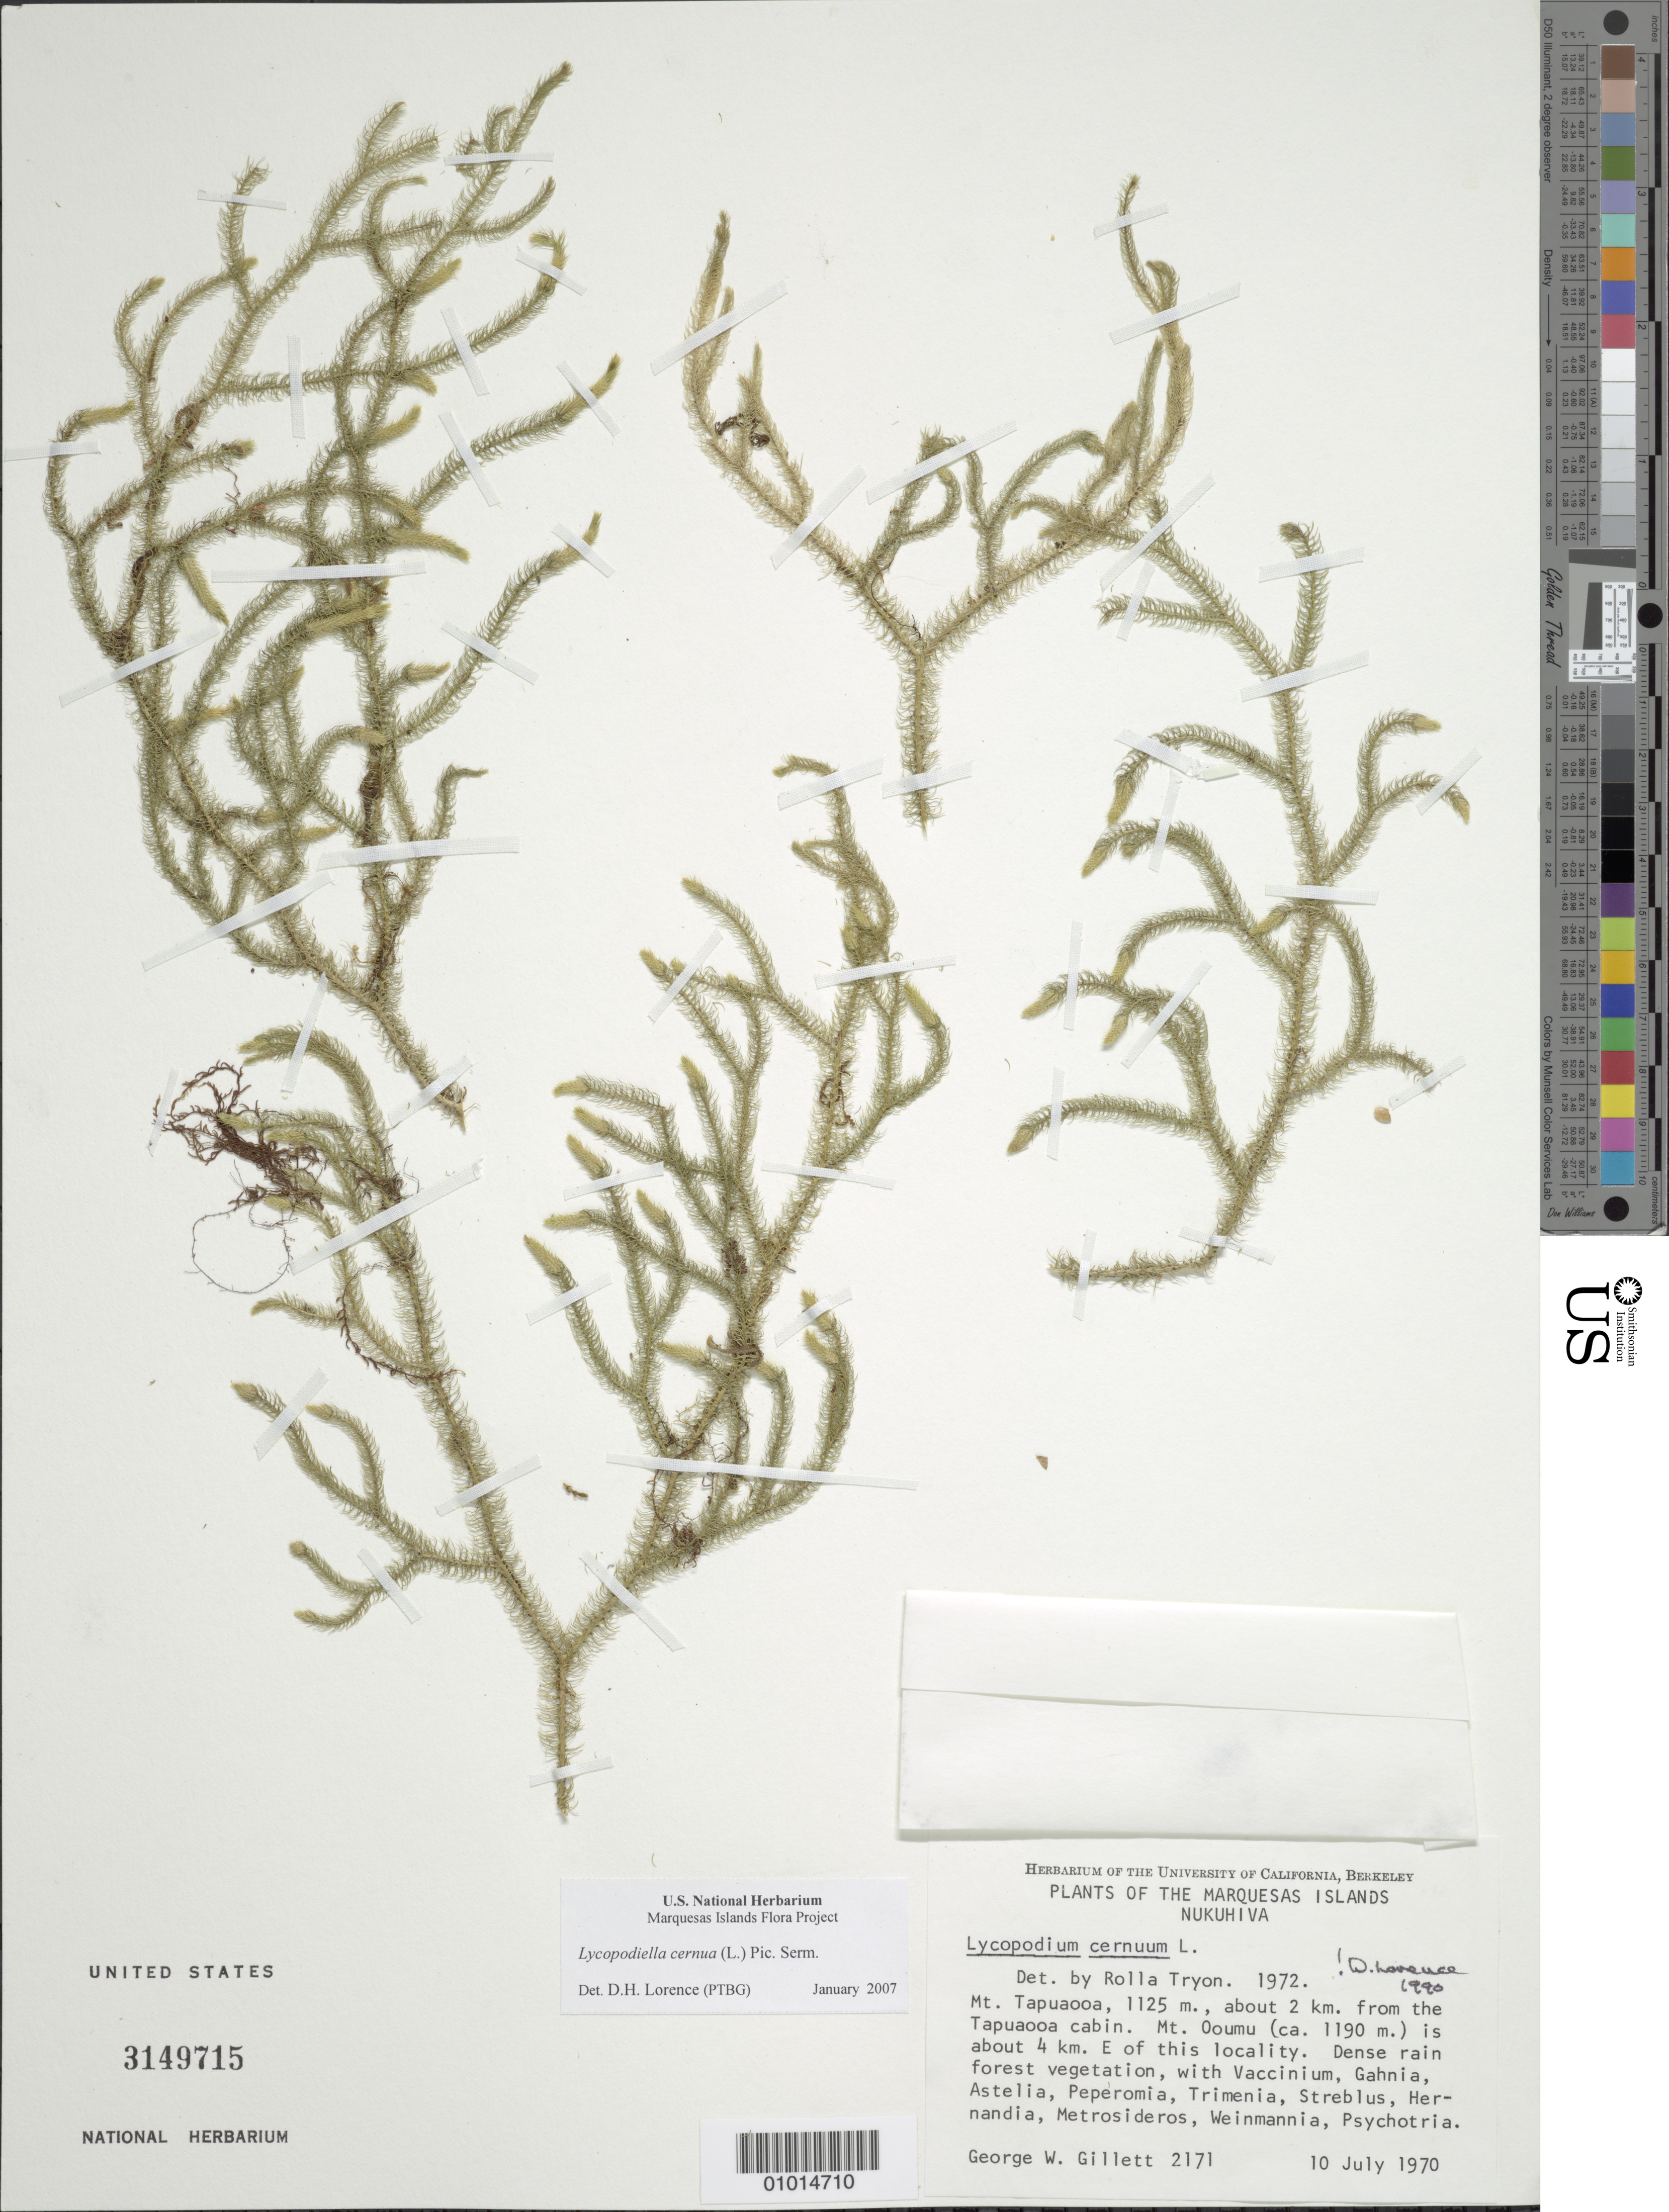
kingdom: Plantae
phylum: Tracheophyta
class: Lycopodiopsida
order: Lycopodiales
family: Lycopodiaceae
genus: Palhinhaea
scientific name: Palhinhaea cernua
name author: (L.) Vasc. & Franco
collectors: G. Gillett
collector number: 2171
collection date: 1970-07-10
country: French Polynesia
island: Nuku Hiva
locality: Mt. Tapuaooa, about 2 km from Tapuaooa cabin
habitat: Dense rain forest with Vaccinium, Gahnia, Astelia, Peperomia, Trimenia, Streblus, Hernandia, Metrosideros, Weinmannia, and Psychotria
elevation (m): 1125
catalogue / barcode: US 3149715